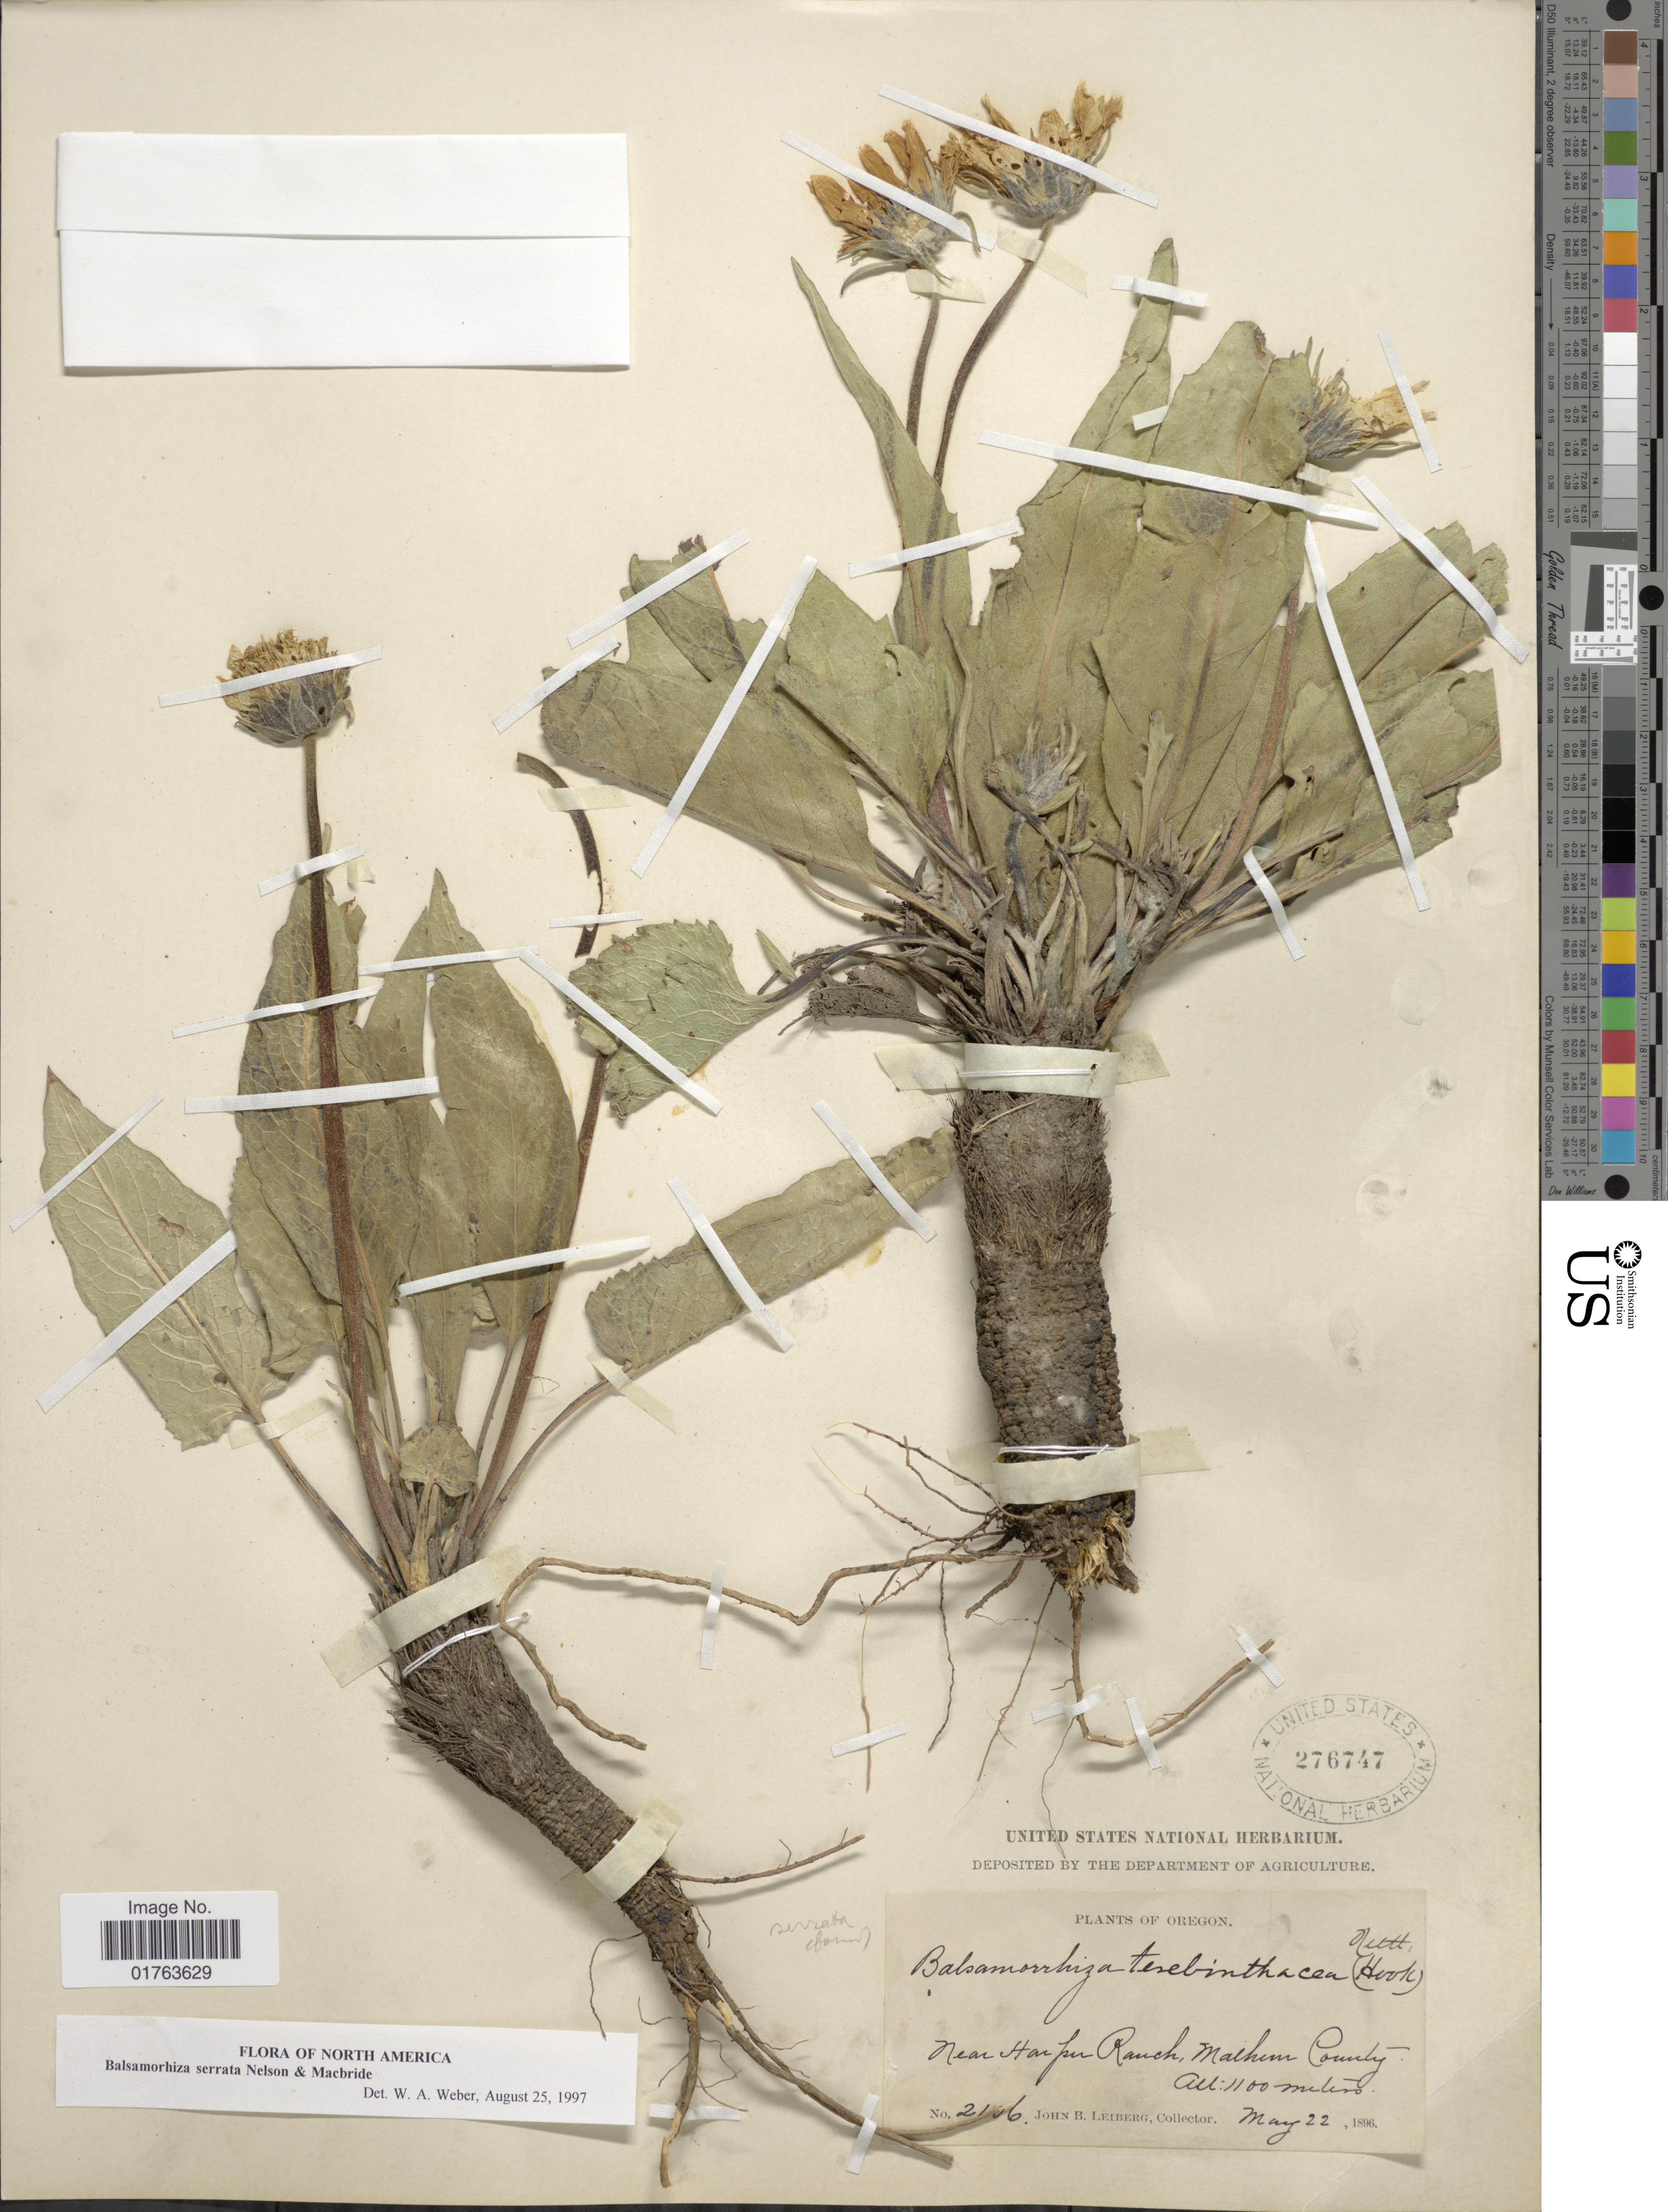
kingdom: Plantae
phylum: Tracheophyta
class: Magnoliopsida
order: Asterales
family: Asteraceae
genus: Balsamorhiza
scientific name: Balsamorhiza serrata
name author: A. Nelson & J.F. Macbr.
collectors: J. B. Leiberg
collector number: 2106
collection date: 1896-05-22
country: United States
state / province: Oregon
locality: Near Harper Ranch, Malhem County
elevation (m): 1100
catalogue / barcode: US 276747